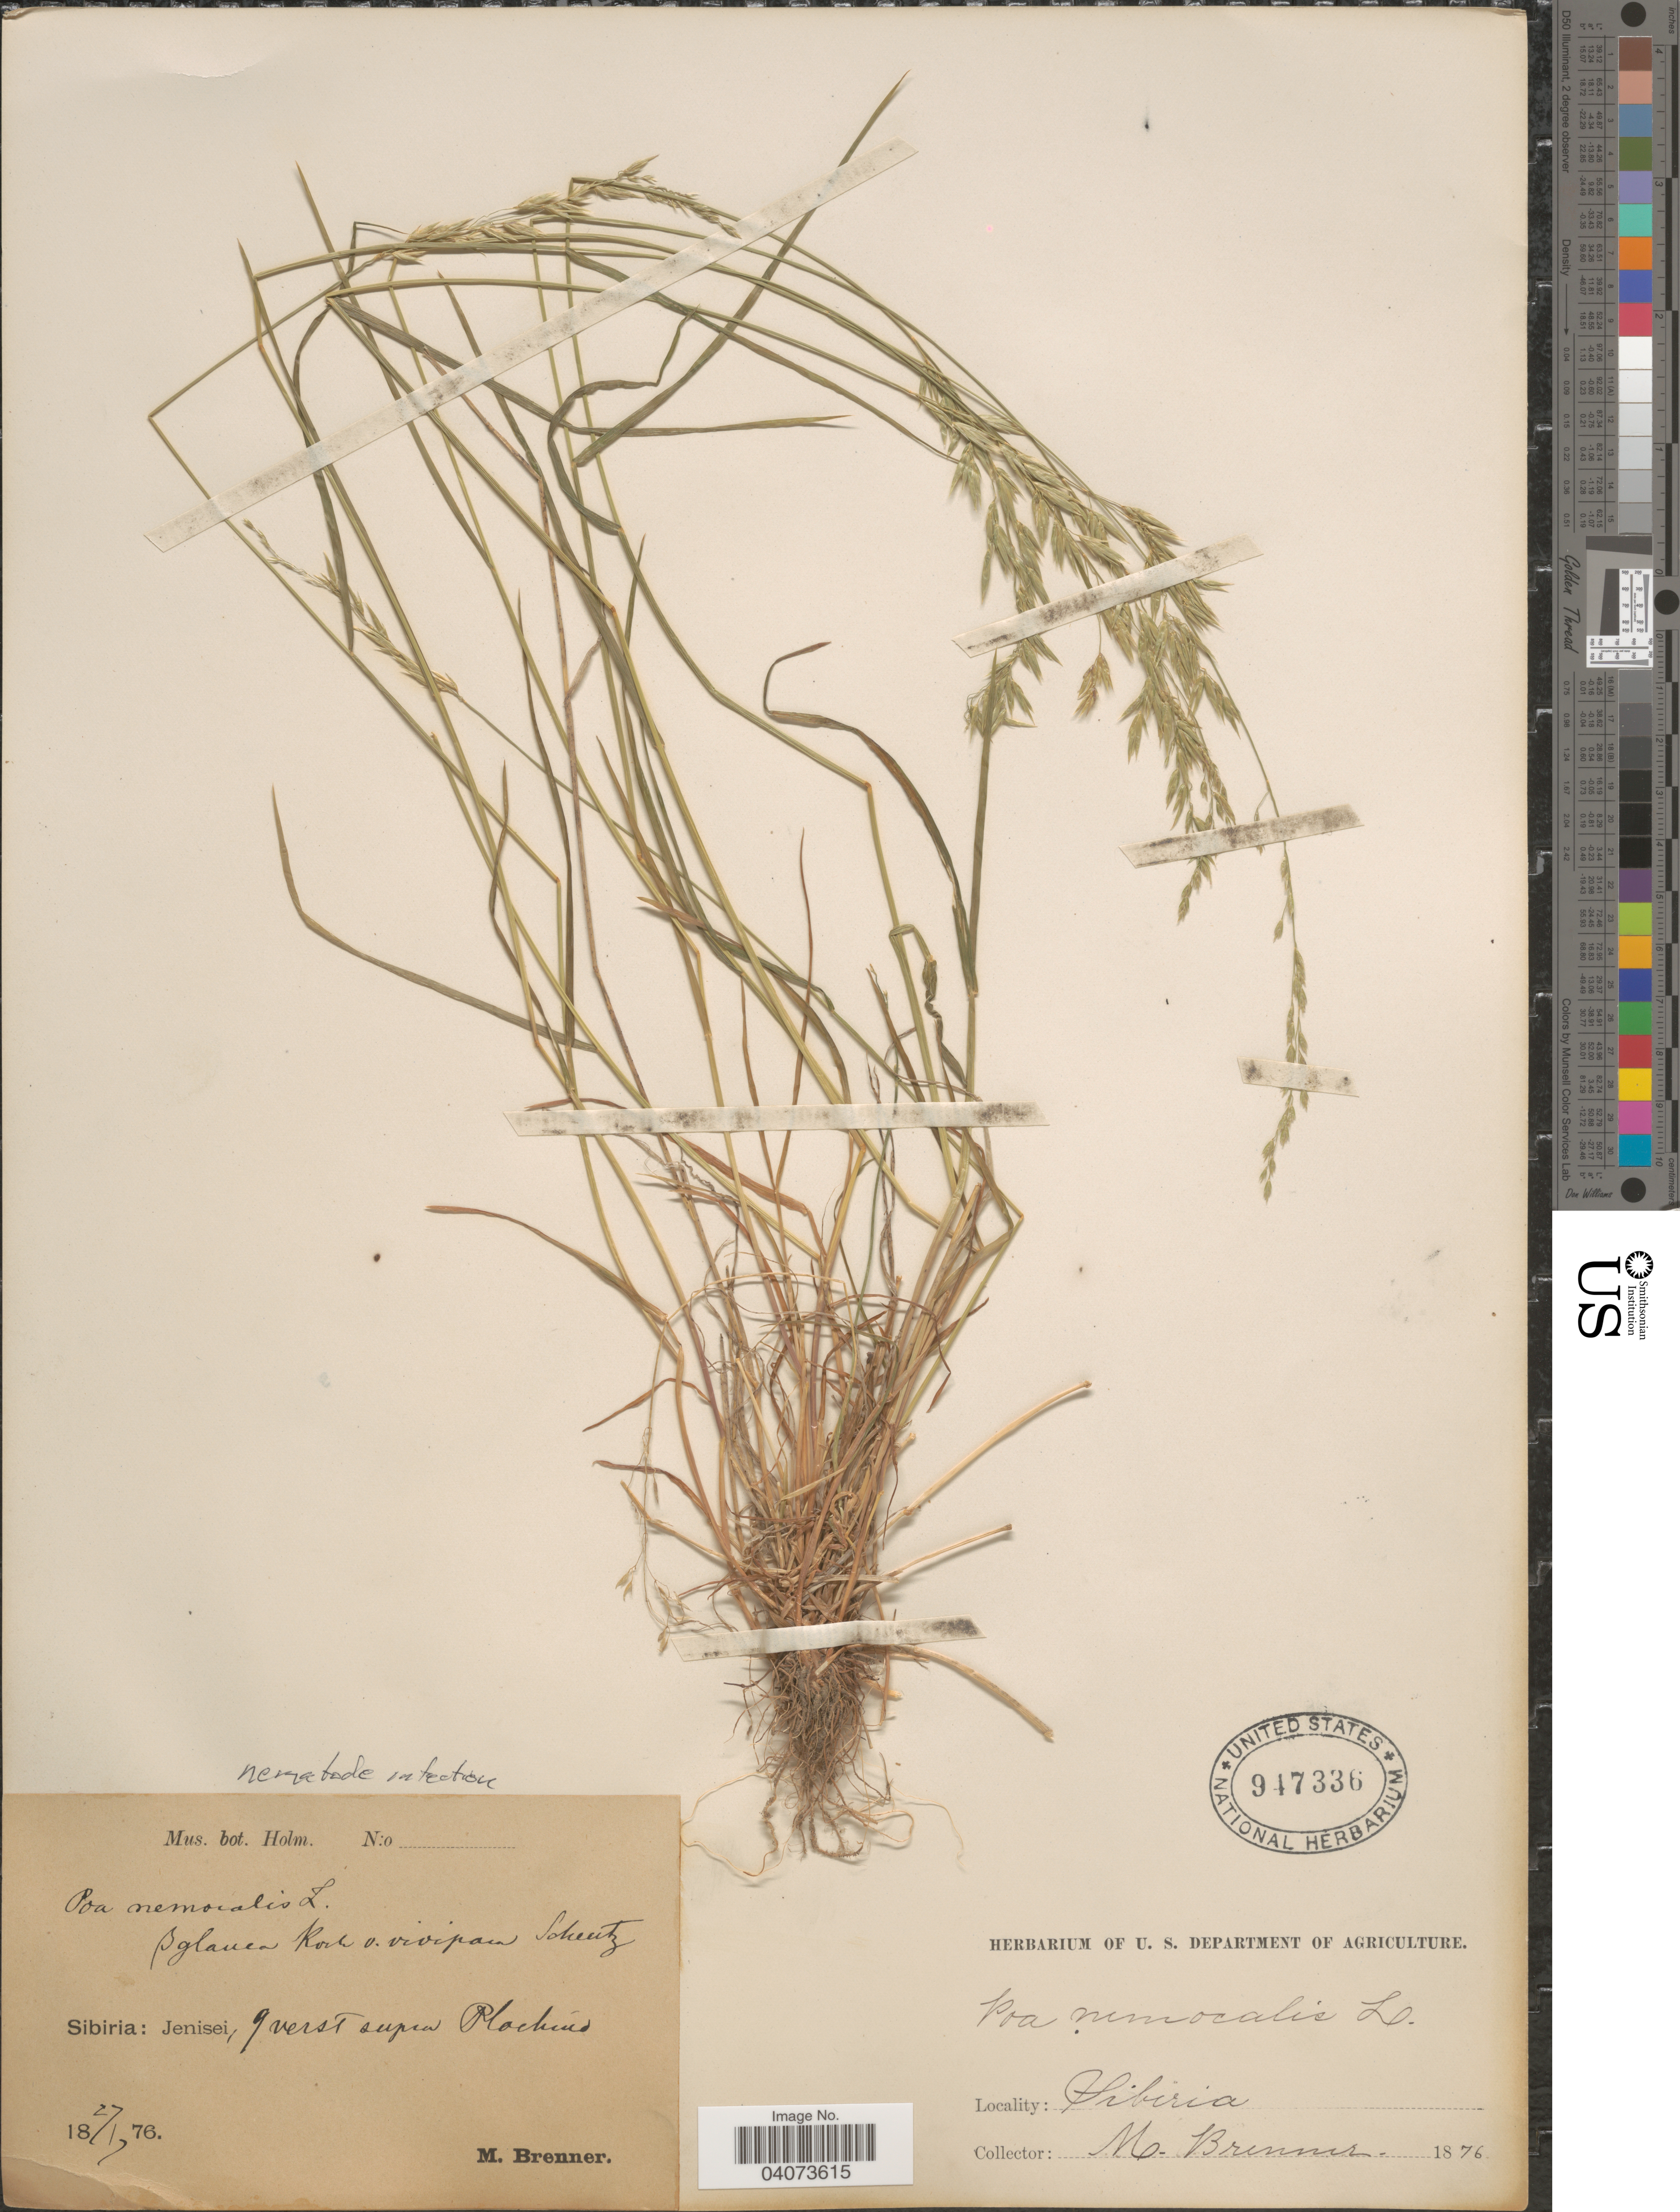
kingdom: Plantae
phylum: Tracheophyta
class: Liliopsida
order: Poales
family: Poaceae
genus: Poa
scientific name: Poa nemoralis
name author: L.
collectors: M. Brenner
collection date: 1876-07-27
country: Russian Federation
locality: Sibiria: Jenisei, 9 verst supra Plochino.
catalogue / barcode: US 947336